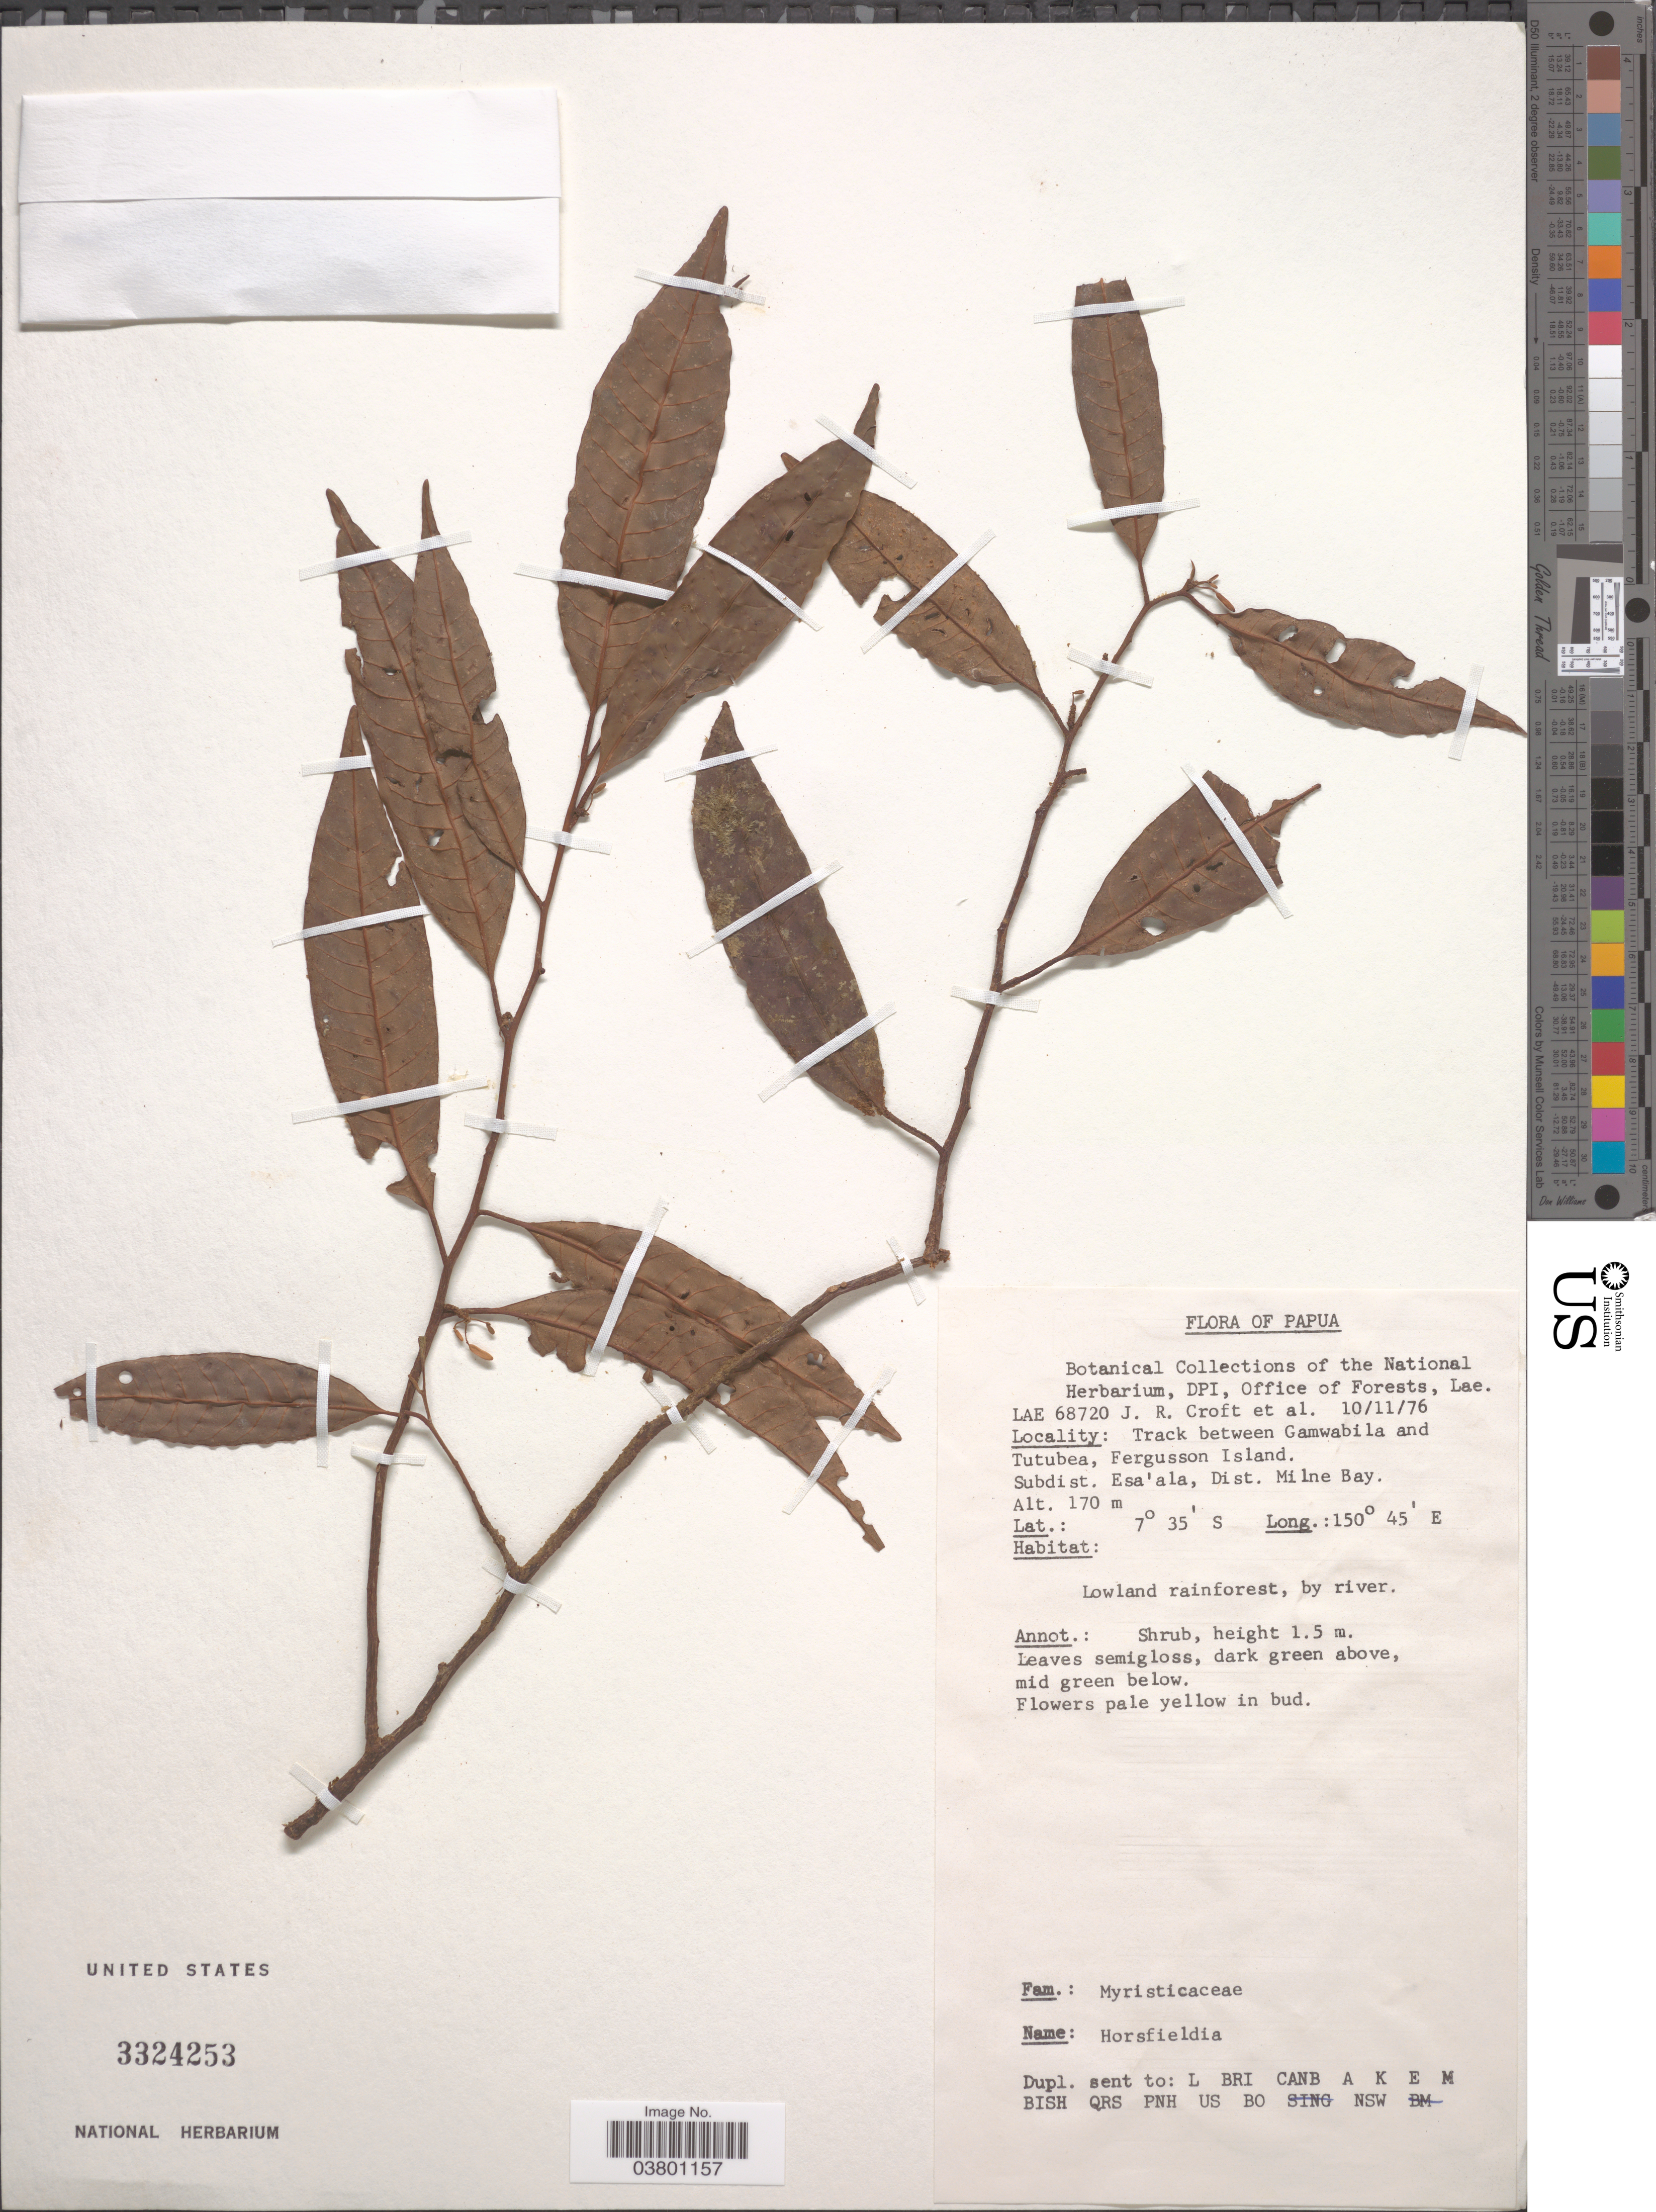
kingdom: Plantae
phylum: Tracheophyta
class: Magnoliopsida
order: Magnoliales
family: Myristicaceae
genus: Horsfieldia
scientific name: Horsfieldia sp.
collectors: J. R. Croft & et al.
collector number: LAE 68720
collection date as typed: Transcribed d/m/y: 10/11/76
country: Papua New Guinea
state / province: Milne Bay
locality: Track between Gamwabila and Tutubea, Ferguson Island. Subdist. Esa'ala, Dist. Milne Bay.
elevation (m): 170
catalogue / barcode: US 3324253